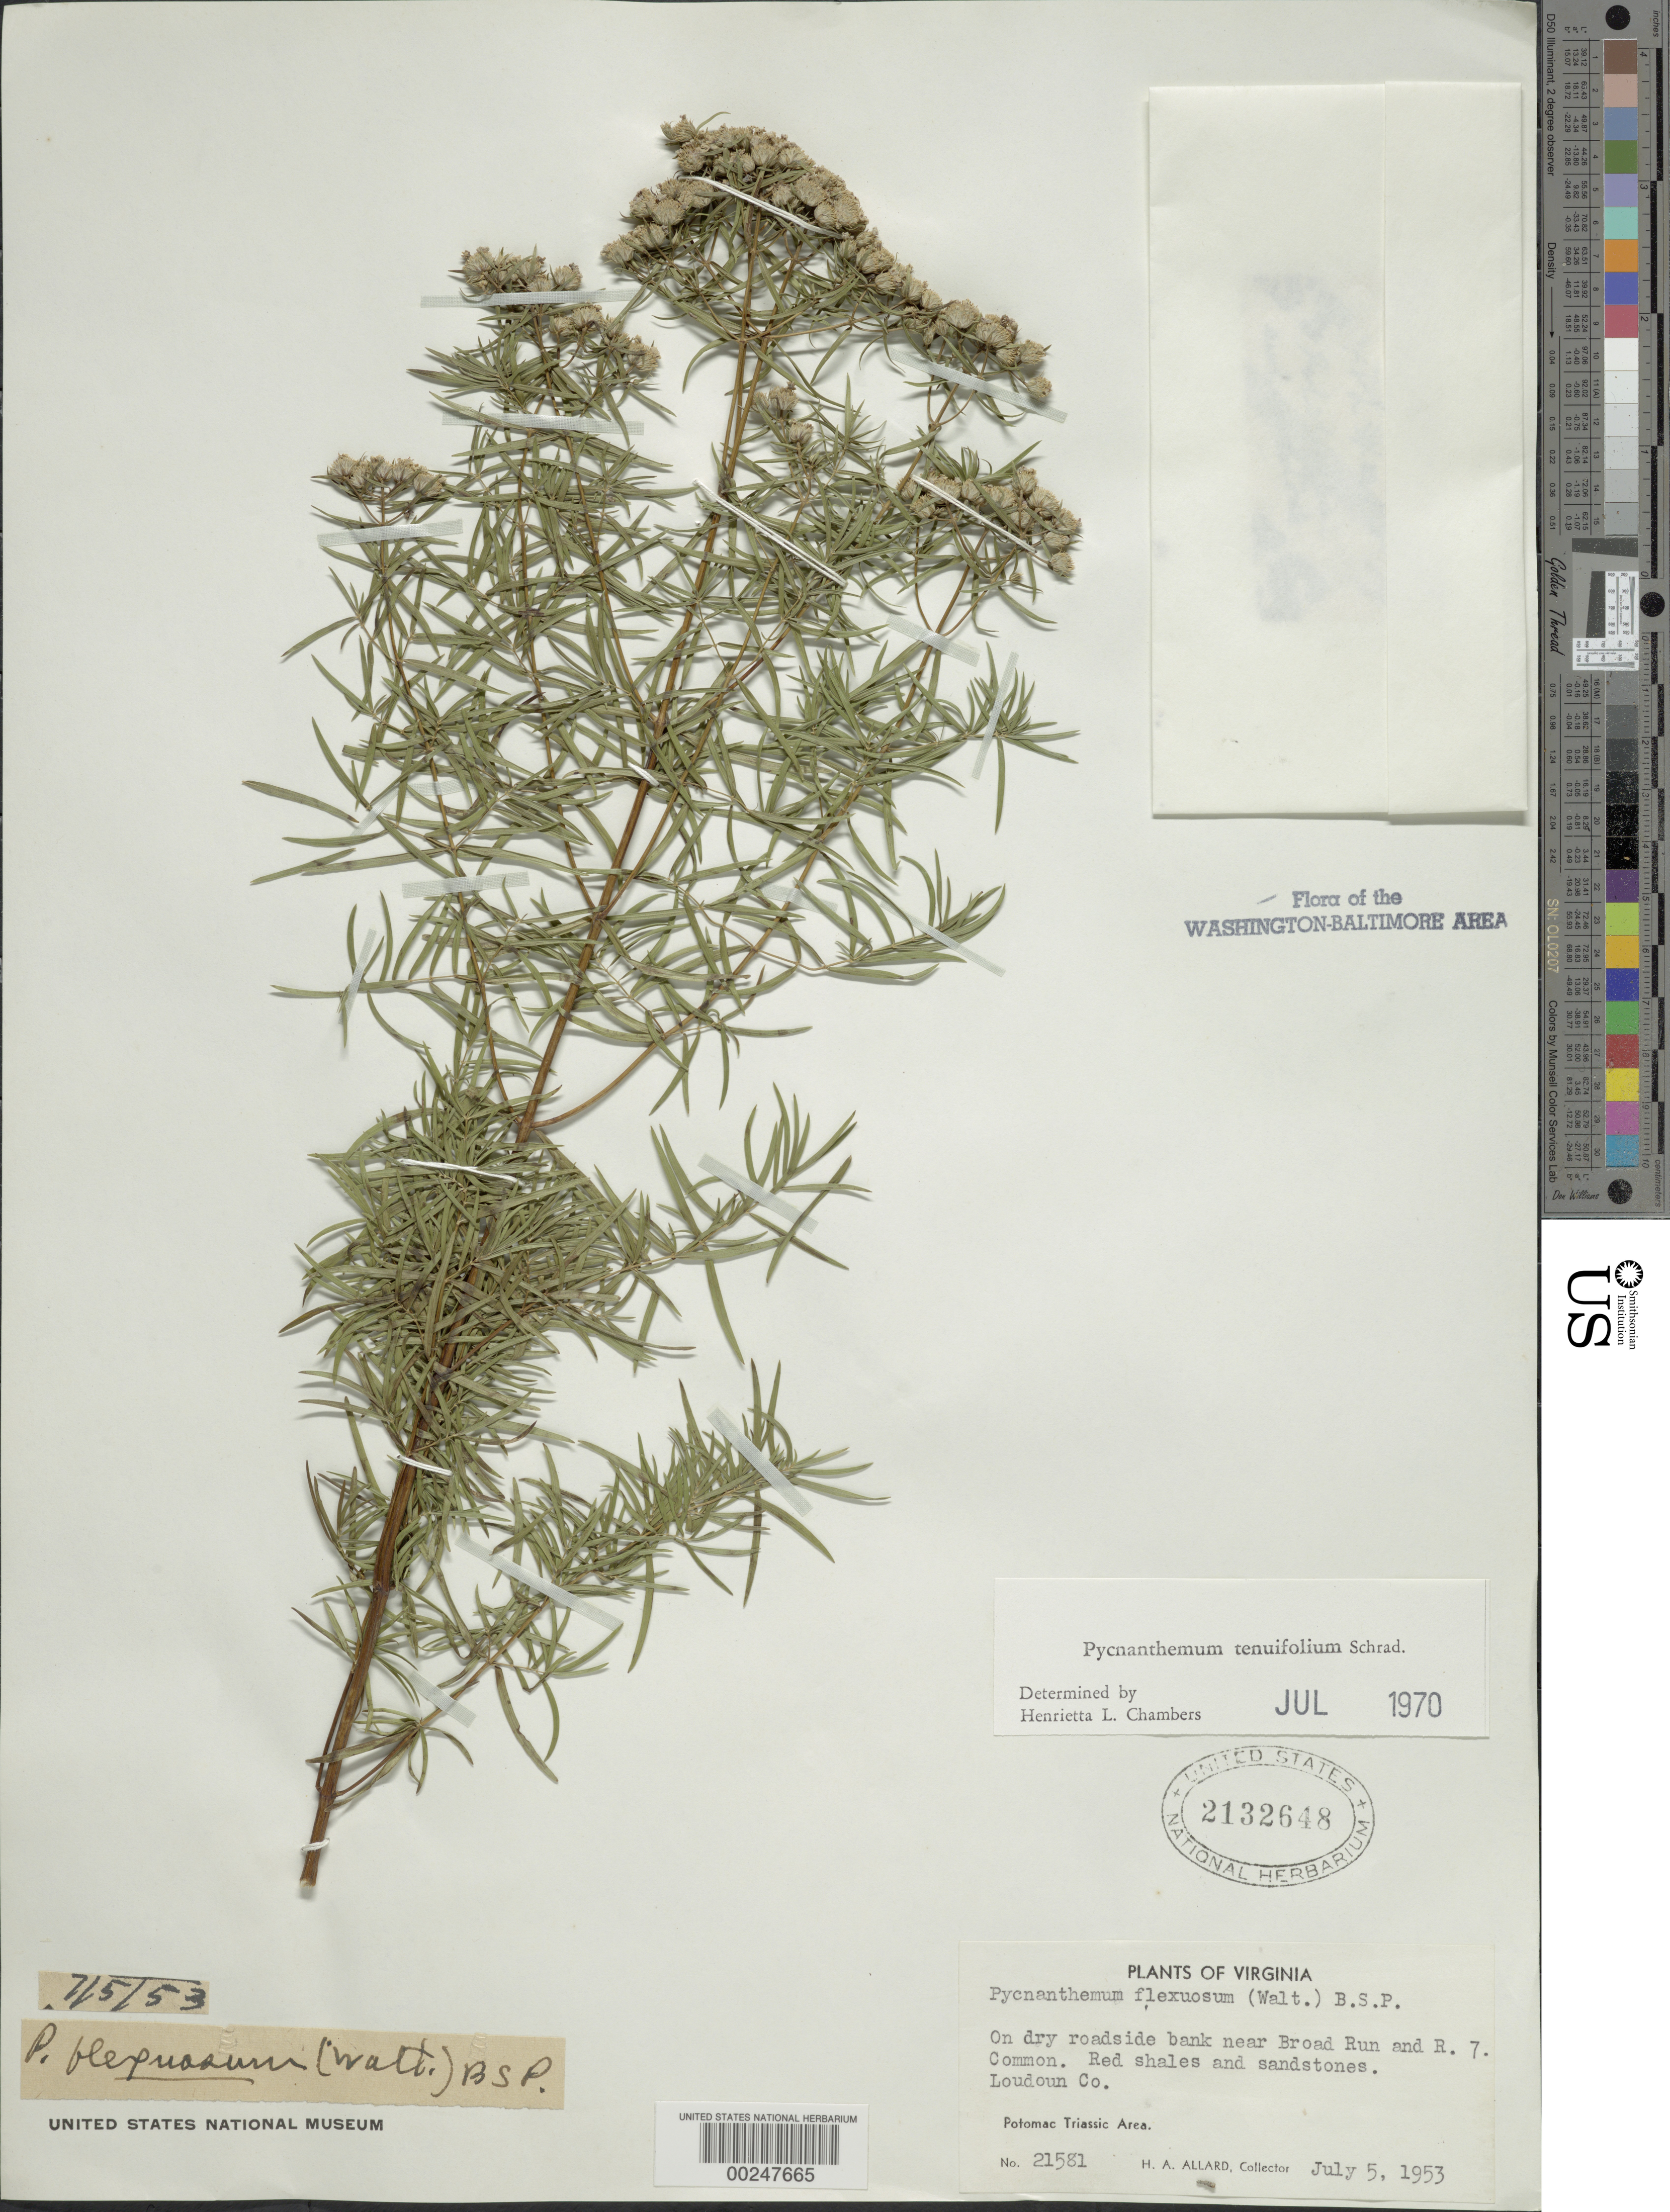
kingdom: Plantae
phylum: Tracheophyta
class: Magnoliopsida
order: Lamiales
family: Lamiaceae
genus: Pycnanthemum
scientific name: Pycnanthemum tenuifolium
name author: Schrad.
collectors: H. A. Allard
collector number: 21581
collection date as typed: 05 Jul 1953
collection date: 1953-07-05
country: United States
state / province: Virginia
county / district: Loudoun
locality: Near Broad Run and Rt. 7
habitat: On dry roadside bank, red shales and sandstones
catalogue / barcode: US 2132648